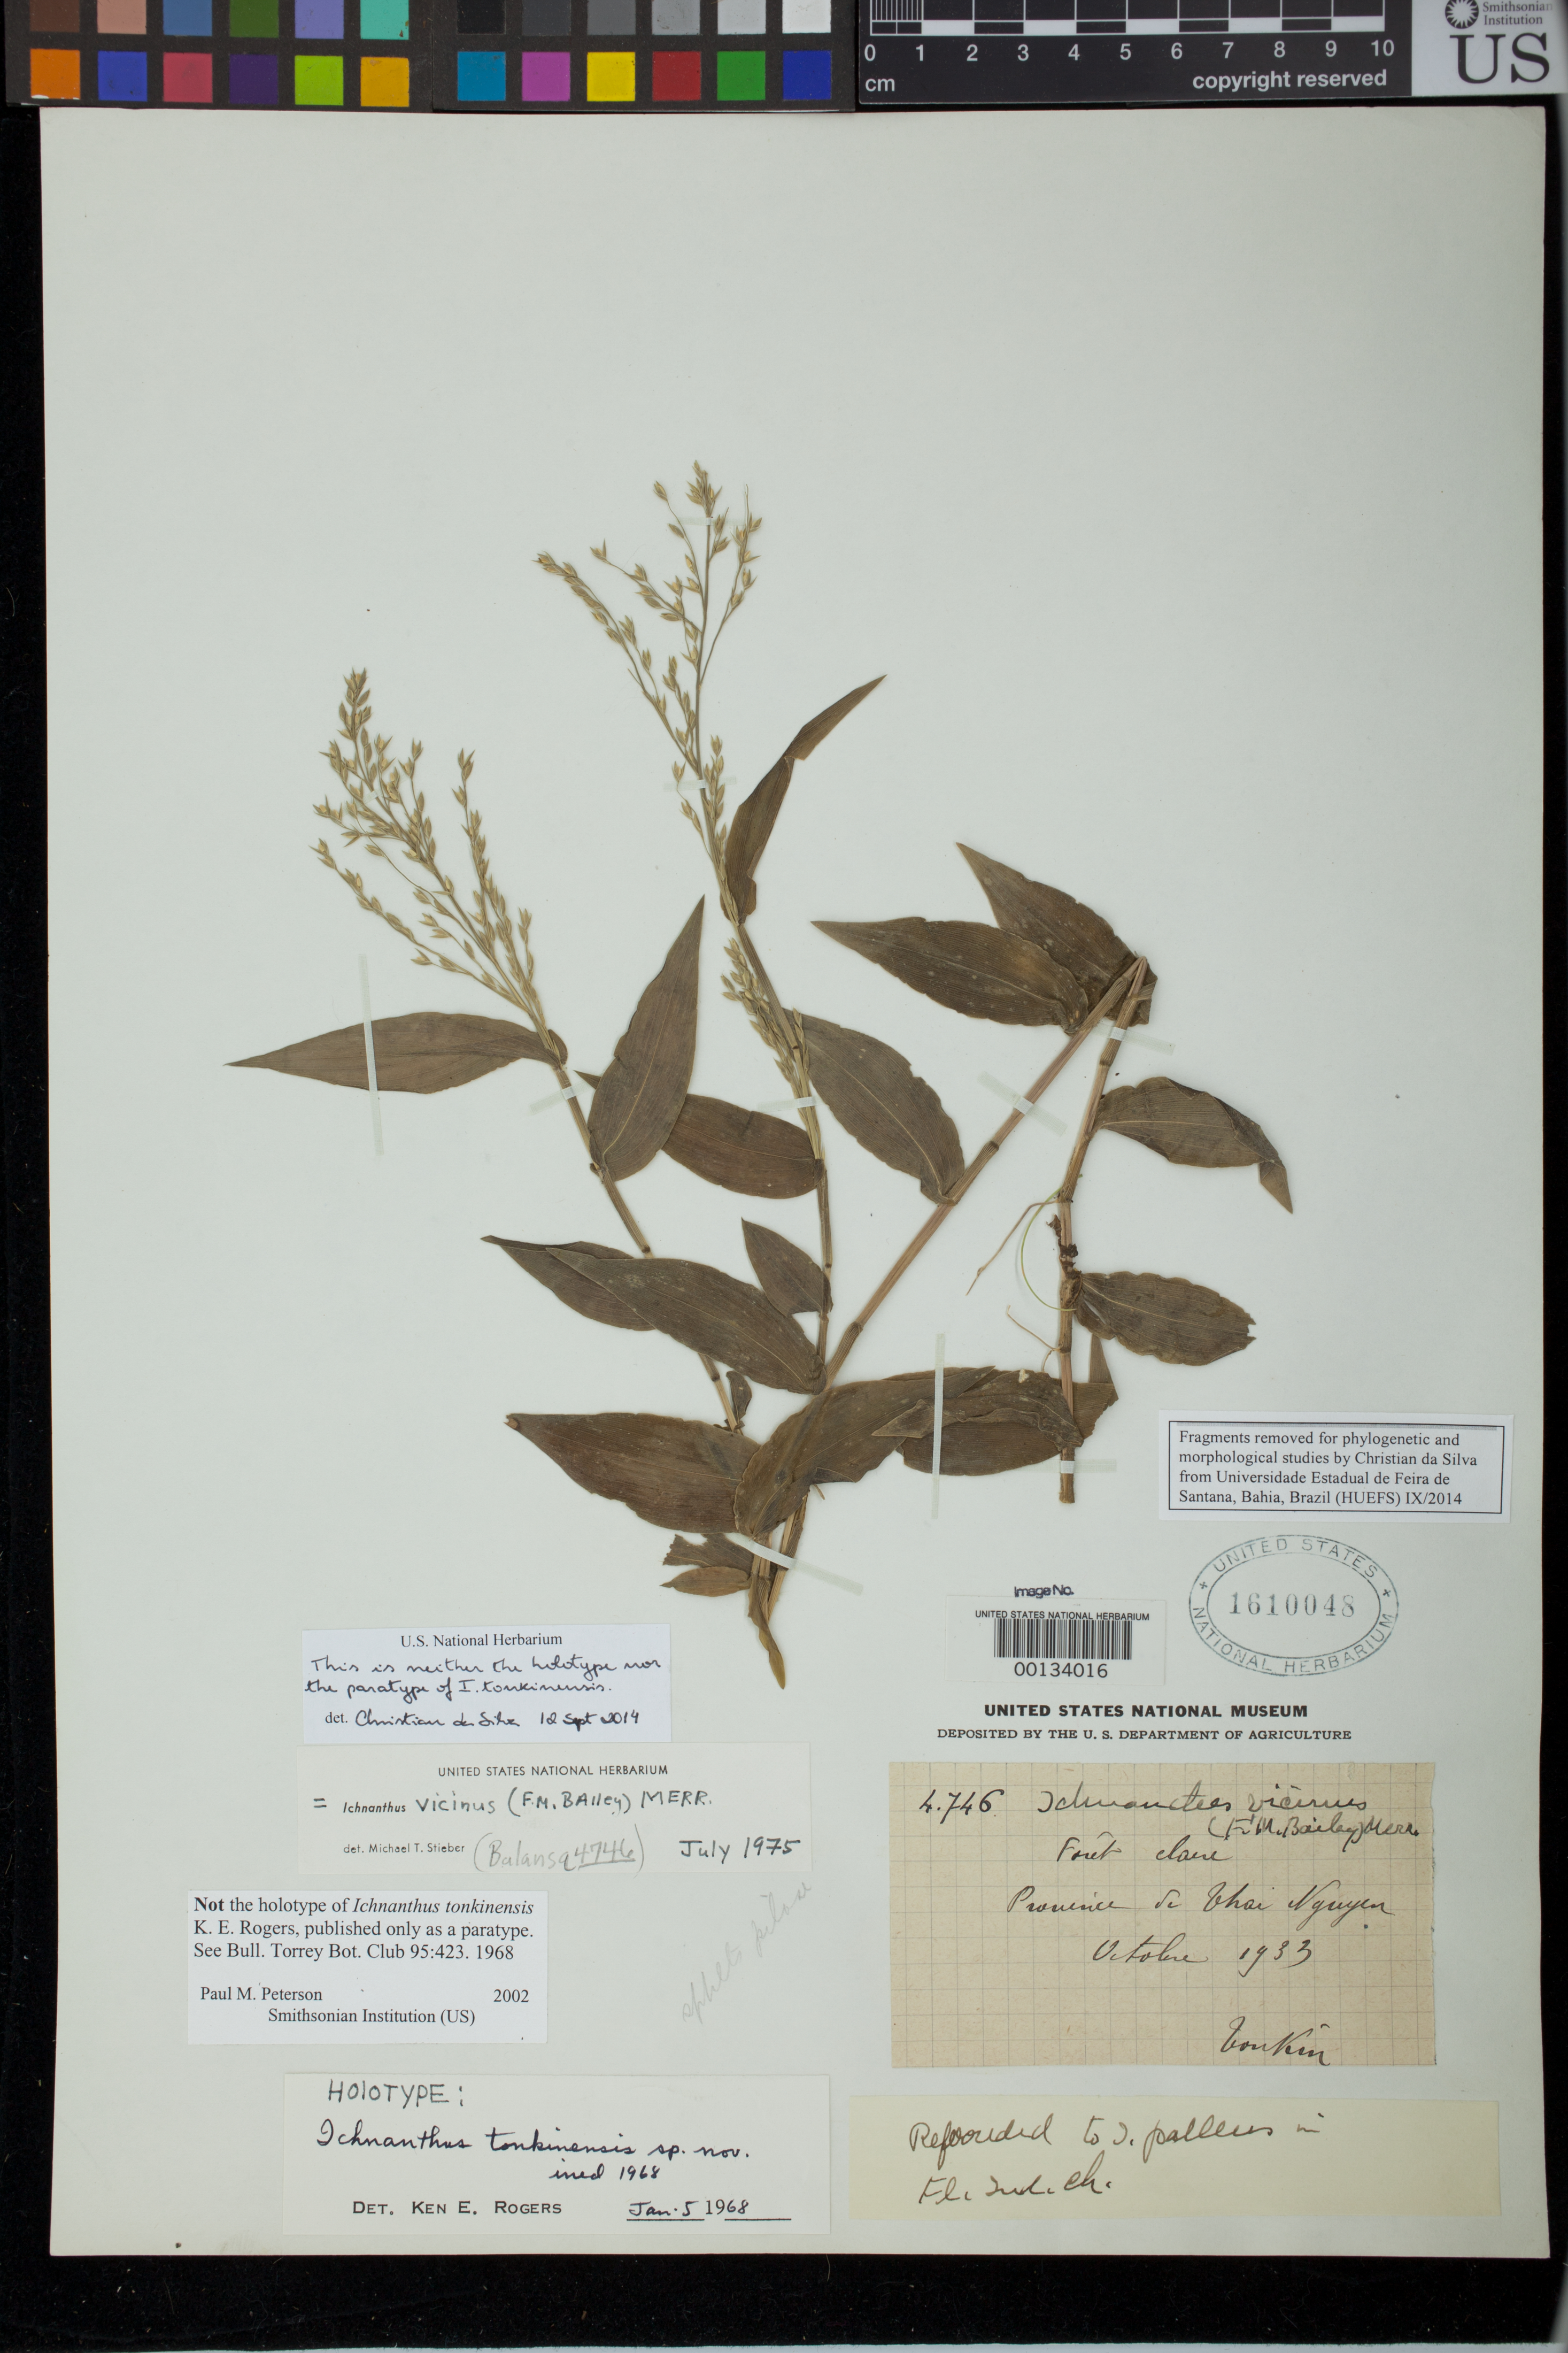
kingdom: Plantae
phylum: Tracheophyta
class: Liliopsida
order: Poales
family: Poaceae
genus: Ichnanthus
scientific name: Ichnanthus tonkinensis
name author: K.E. Rogers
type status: Paratype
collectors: P. A. Pételot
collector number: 4746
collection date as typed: Oct 1933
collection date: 1933-10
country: Vietnam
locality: Tonkin,. Province de Thai Nguyen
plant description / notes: Specimen annotated by K.E. Rogers (1968) as "holotype" but protologue designates Balansa 443 as the type collection (holotype: L). This collection is surely a paratype, (mis?) cited in protologue as "1746" but number on label appears to be 4746; locality on label matches locality cited.; "This is neither the holotype nor the paratype of I. tonkinensis."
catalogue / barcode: US 1610048